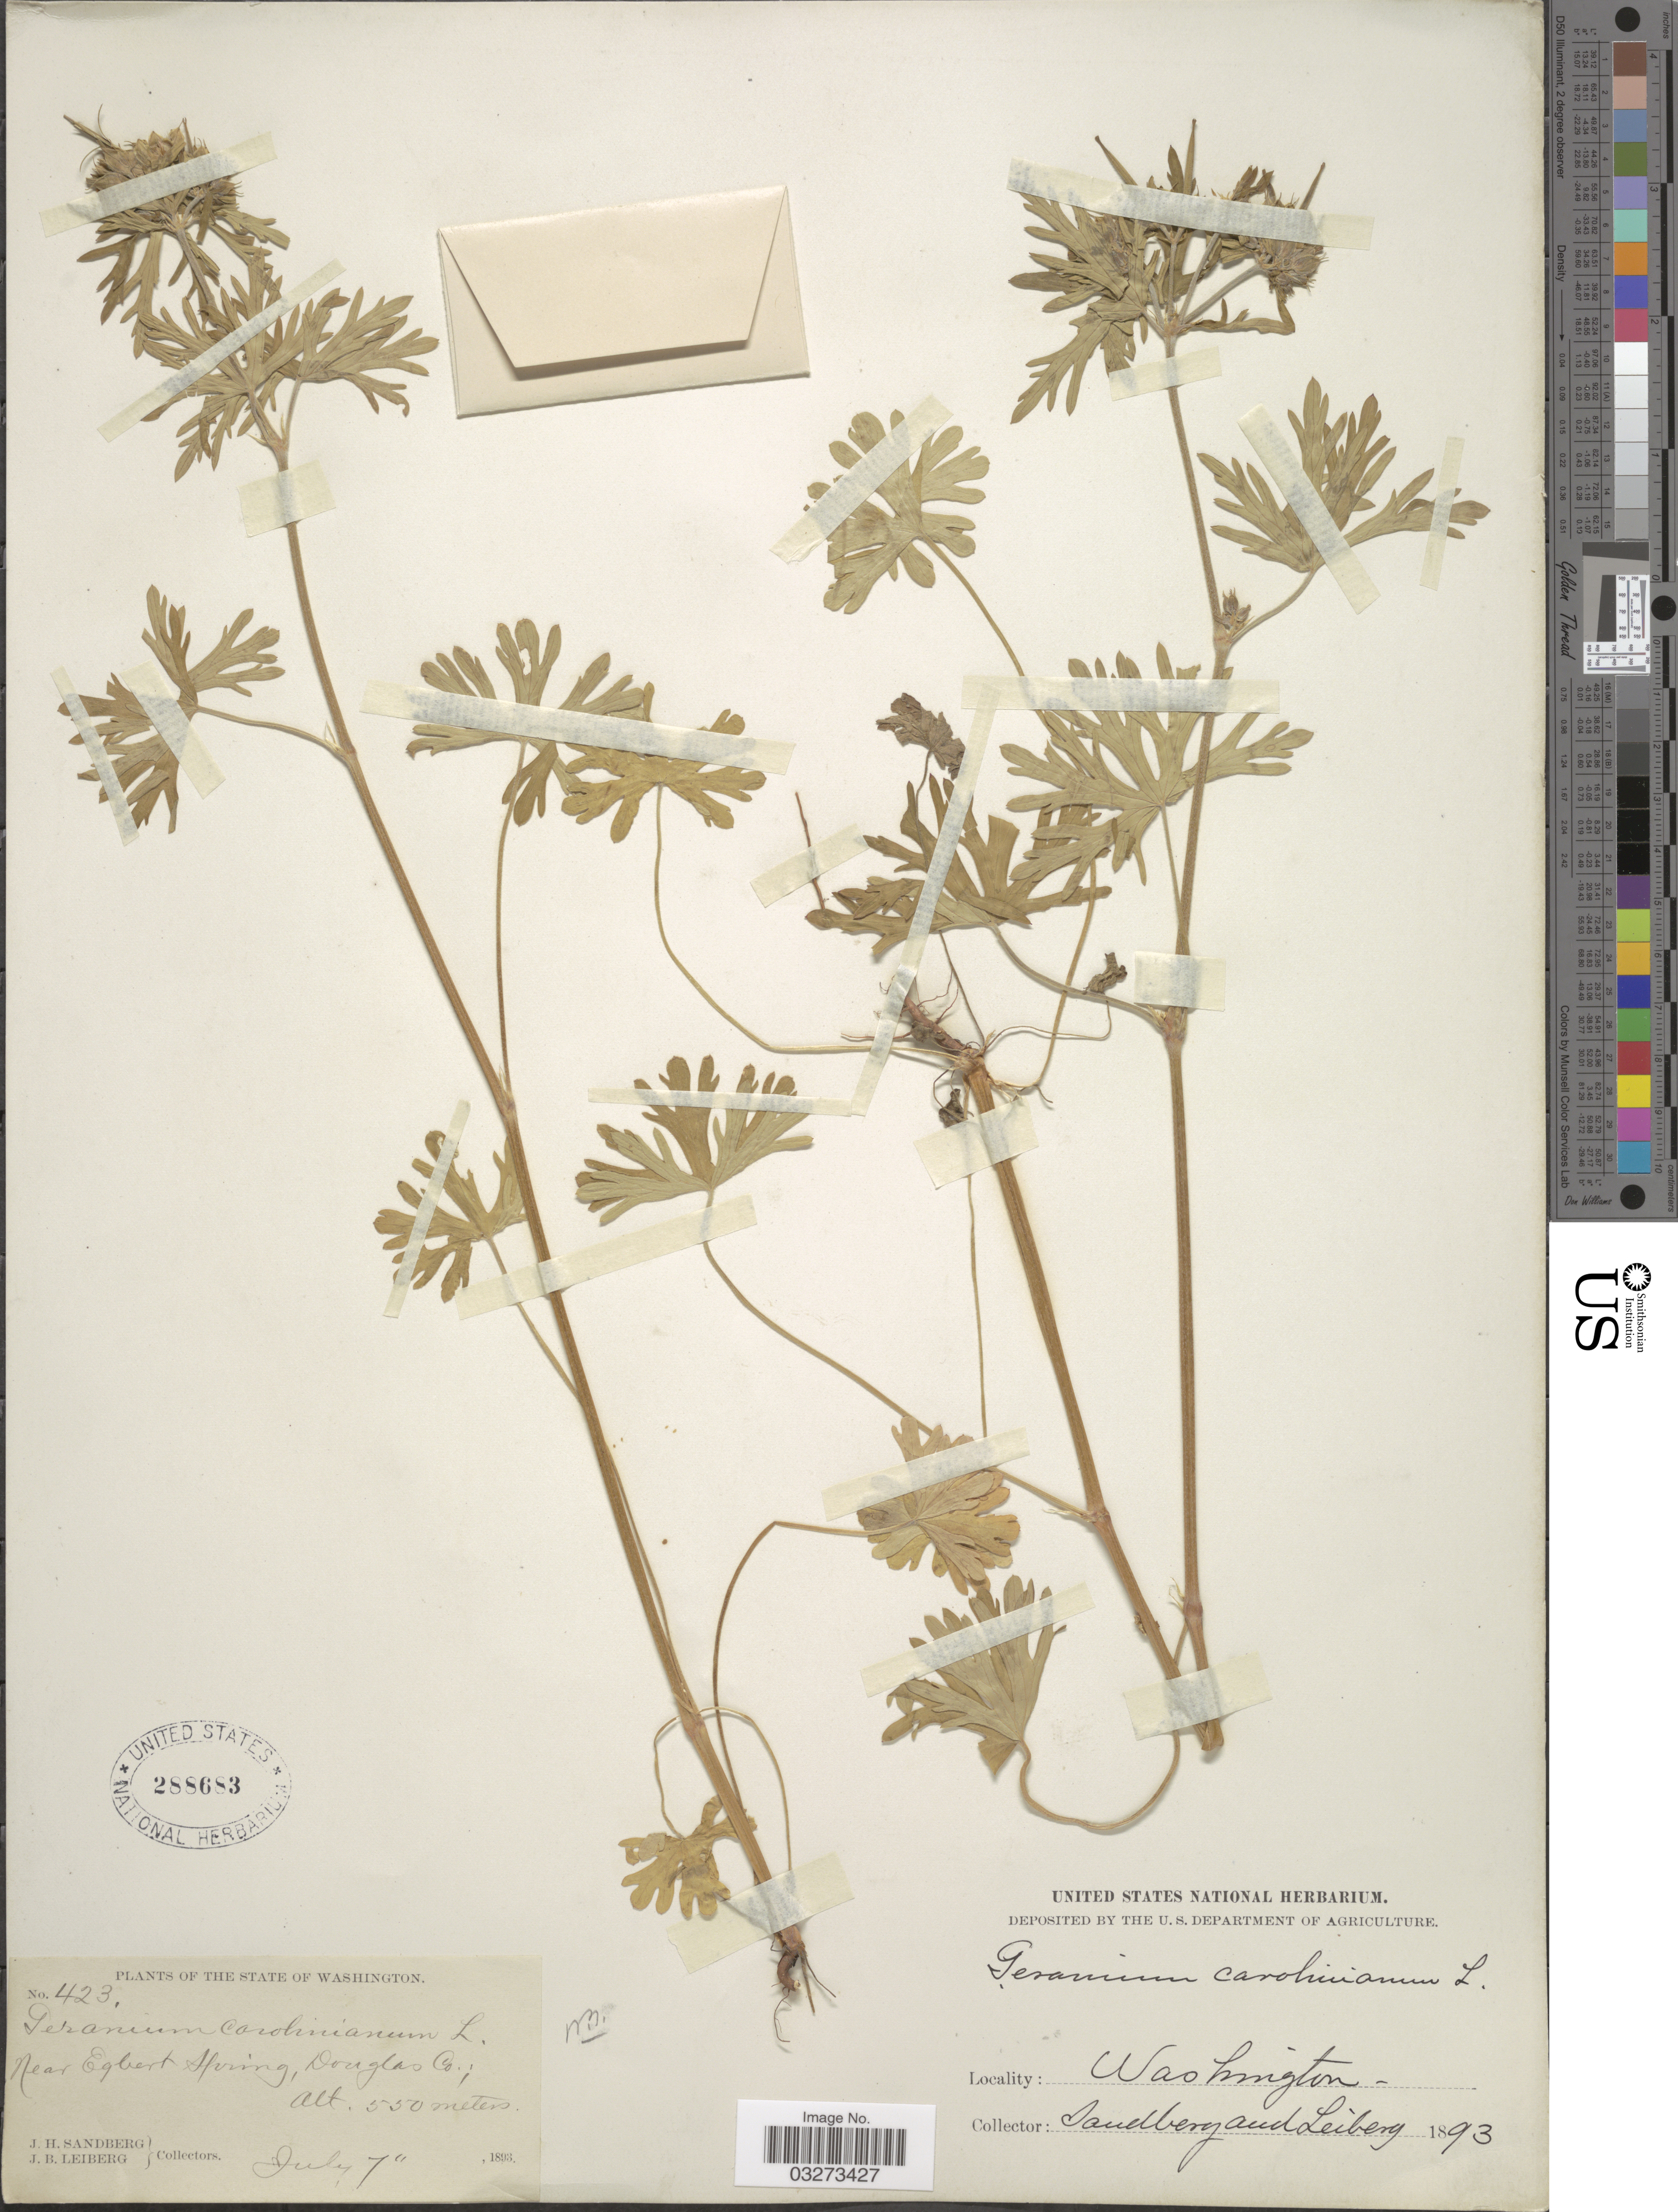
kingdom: Plantae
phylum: Tracheophyta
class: Magnoliopsida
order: Geraniales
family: Geraniaceae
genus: Geranium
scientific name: Geranium carolinianum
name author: L.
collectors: J. H. Sandberg & J. B. Leiberg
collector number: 423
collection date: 1893-07-07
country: United States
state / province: Washington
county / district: Douglas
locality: Near Egbert Spring, Douglas Co.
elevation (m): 550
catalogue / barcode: US 288683